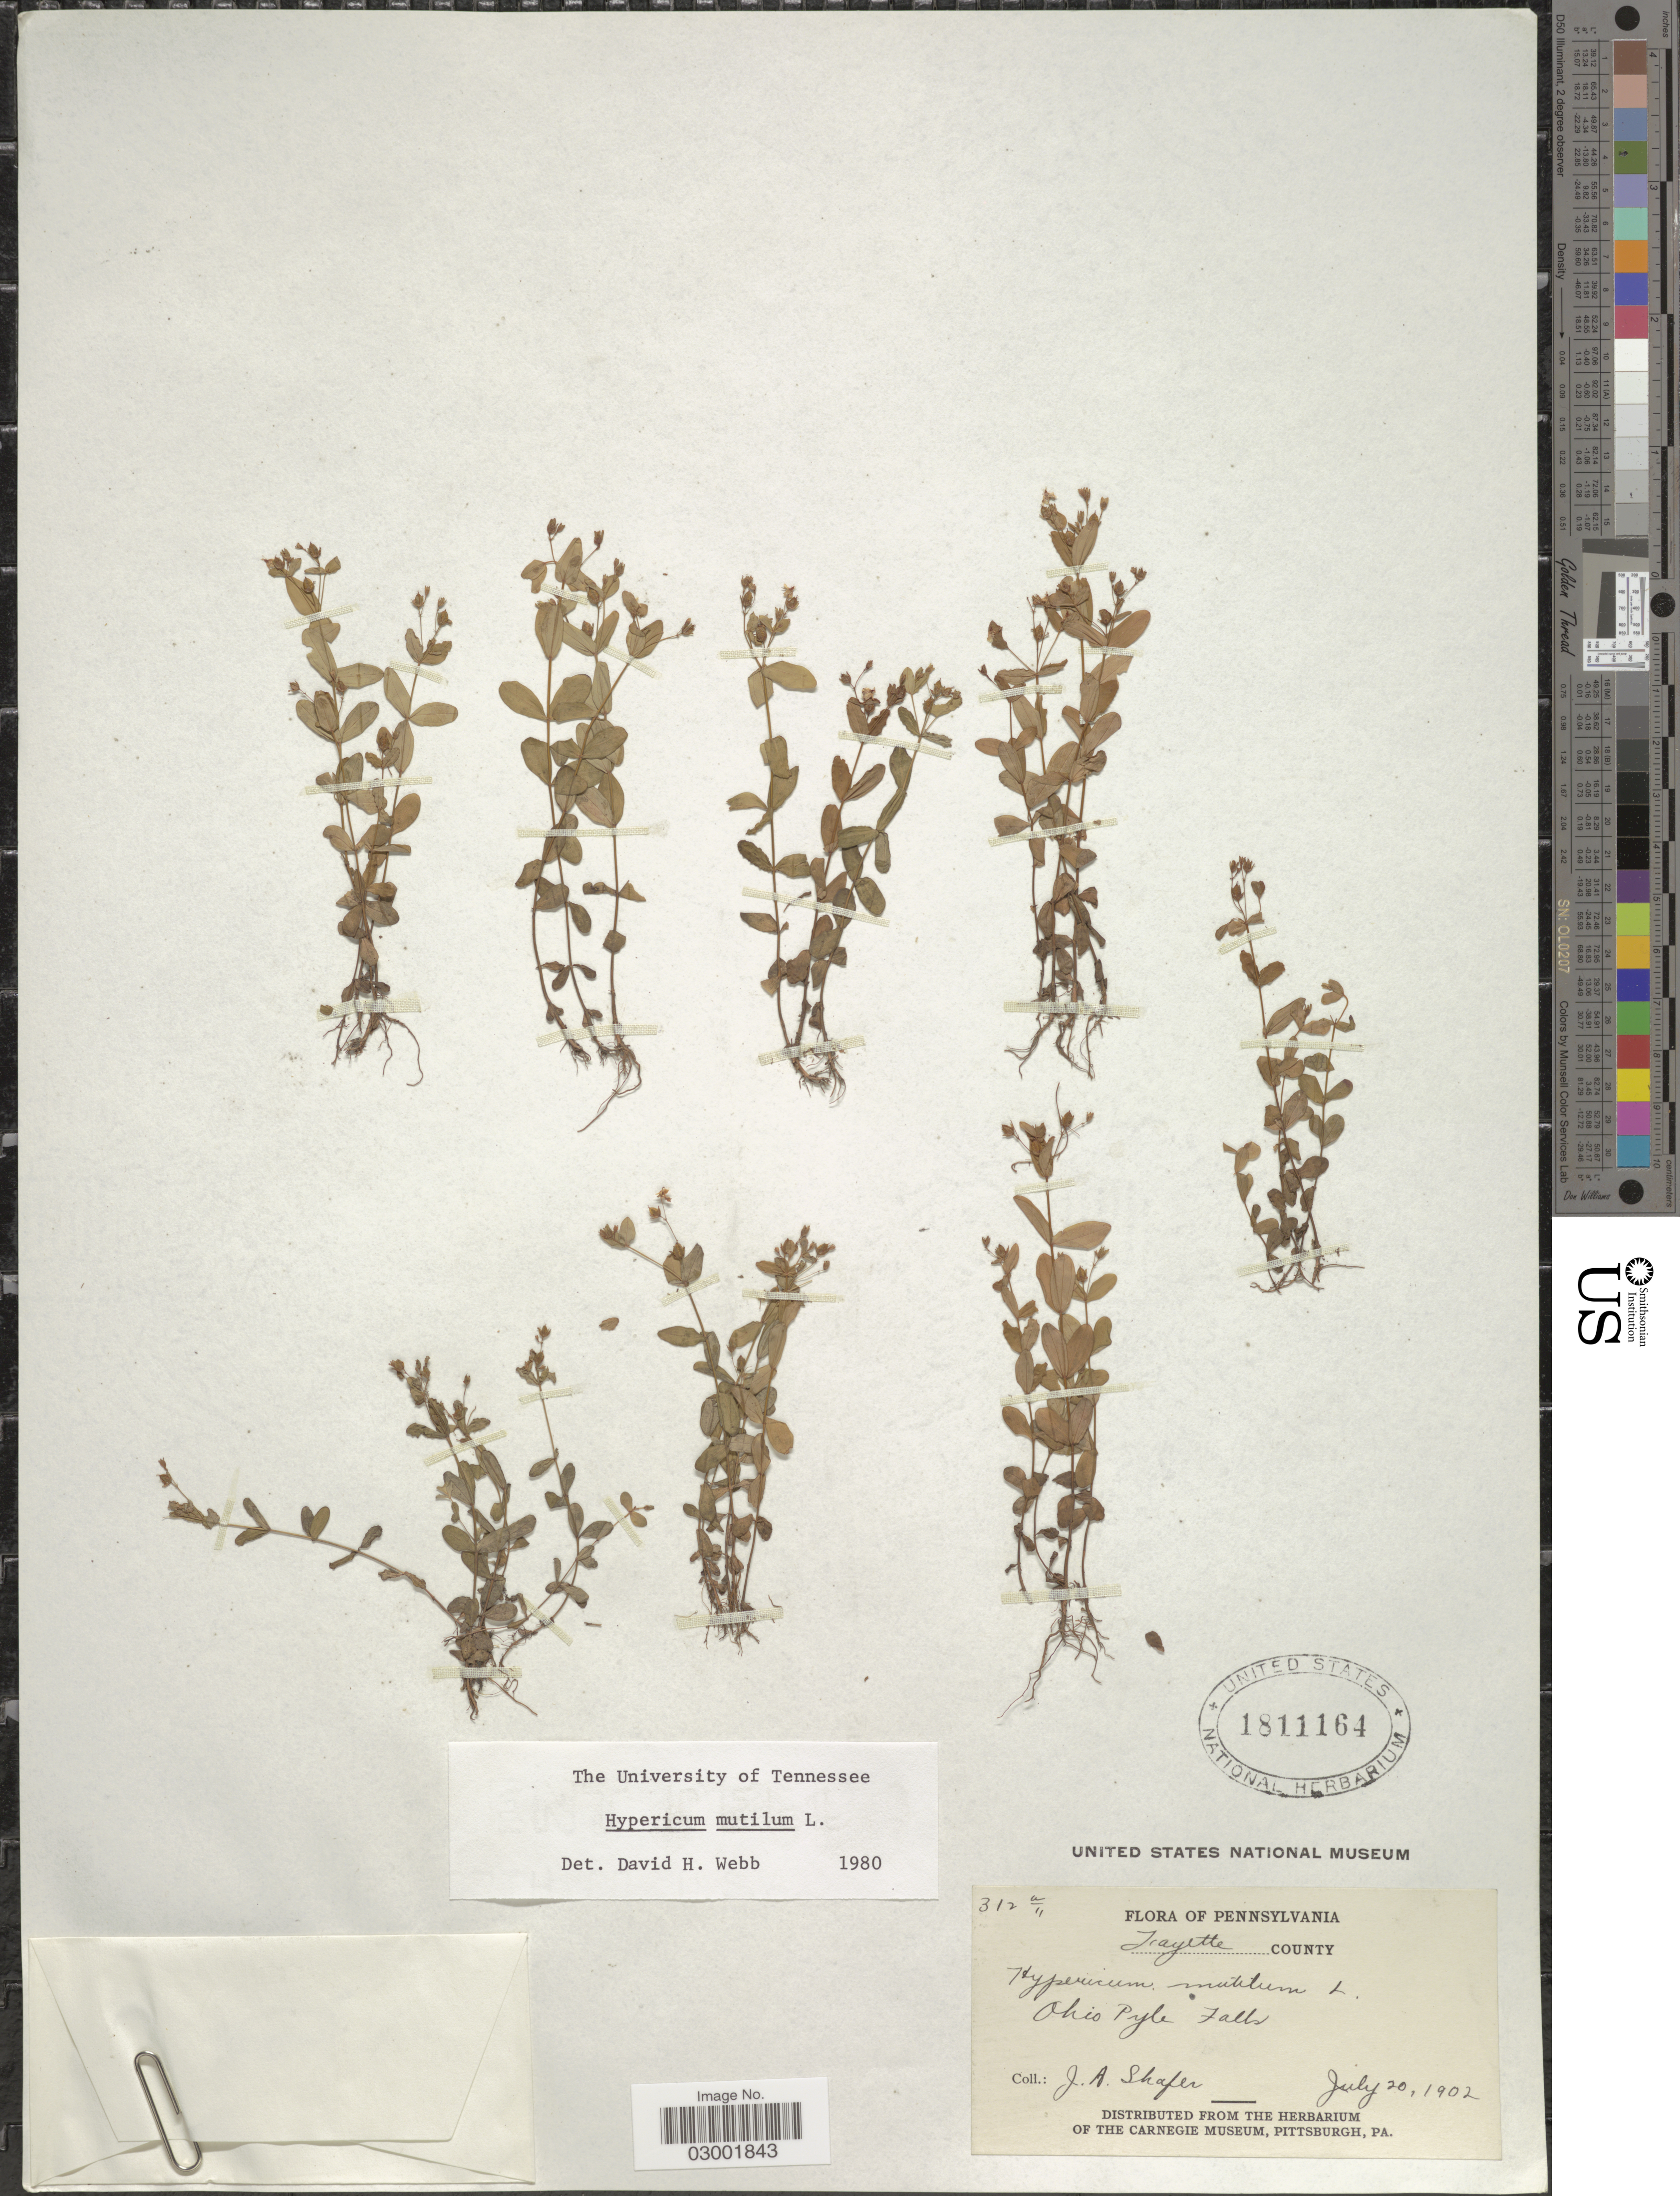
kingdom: Plantae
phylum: Tracheophyta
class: Magnoliopsida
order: Malpighiales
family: Hypericaceae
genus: Hypericum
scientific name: Hypericum mutilum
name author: L.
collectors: J. A. Schafer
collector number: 312a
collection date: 1902-07-20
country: United States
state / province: Pennsylvania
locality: Fayetten County, Ohio Pyle Falls.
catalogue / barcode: US 1811164